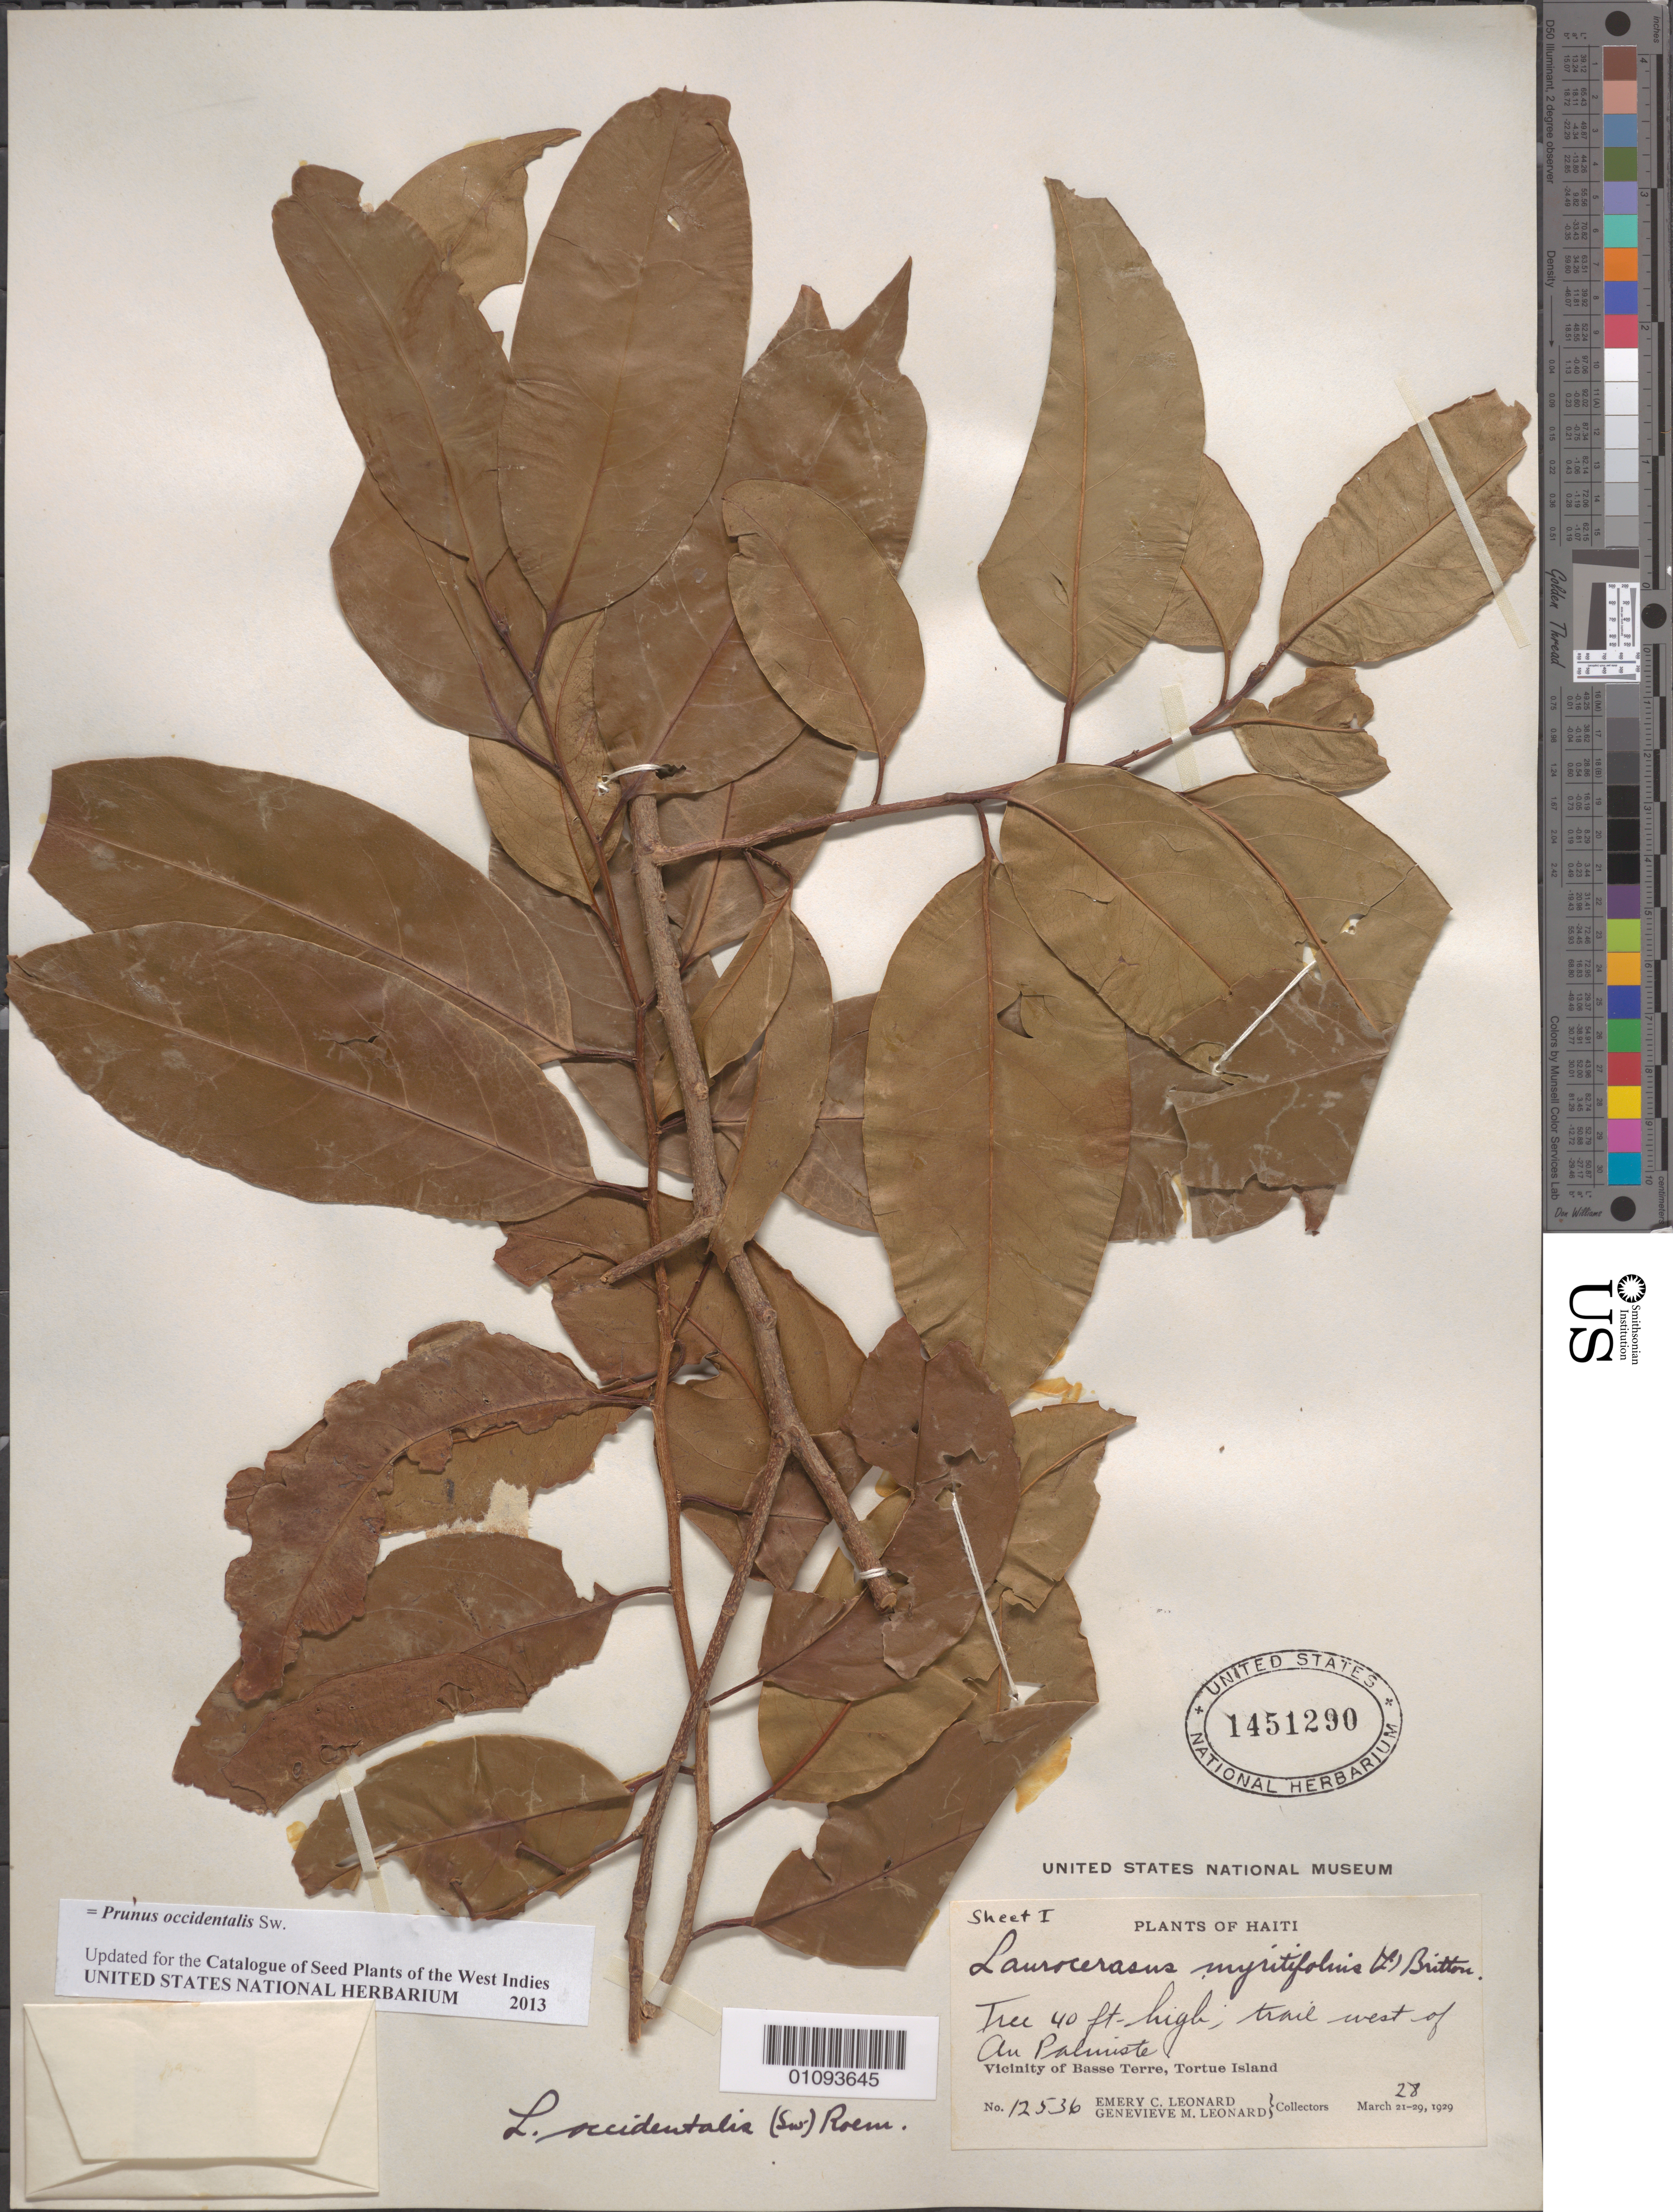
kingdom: Plantae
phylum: Tracheophyta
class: Magnoliopsida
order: Rosales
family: Rosaceae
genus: Prunus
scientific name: Prunus occidentalis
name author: Sw.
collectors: E. C. Leonard & G. M. Leonard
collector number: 12536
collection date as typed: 28 Mar 1929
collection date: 1929-03-28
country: Haiti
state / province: Nord-Óuest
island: Île de la Tortue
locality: Trail west of Au Palmiste. Vicinity of Basse Terre, Tortue Island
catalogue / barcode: US 1451290